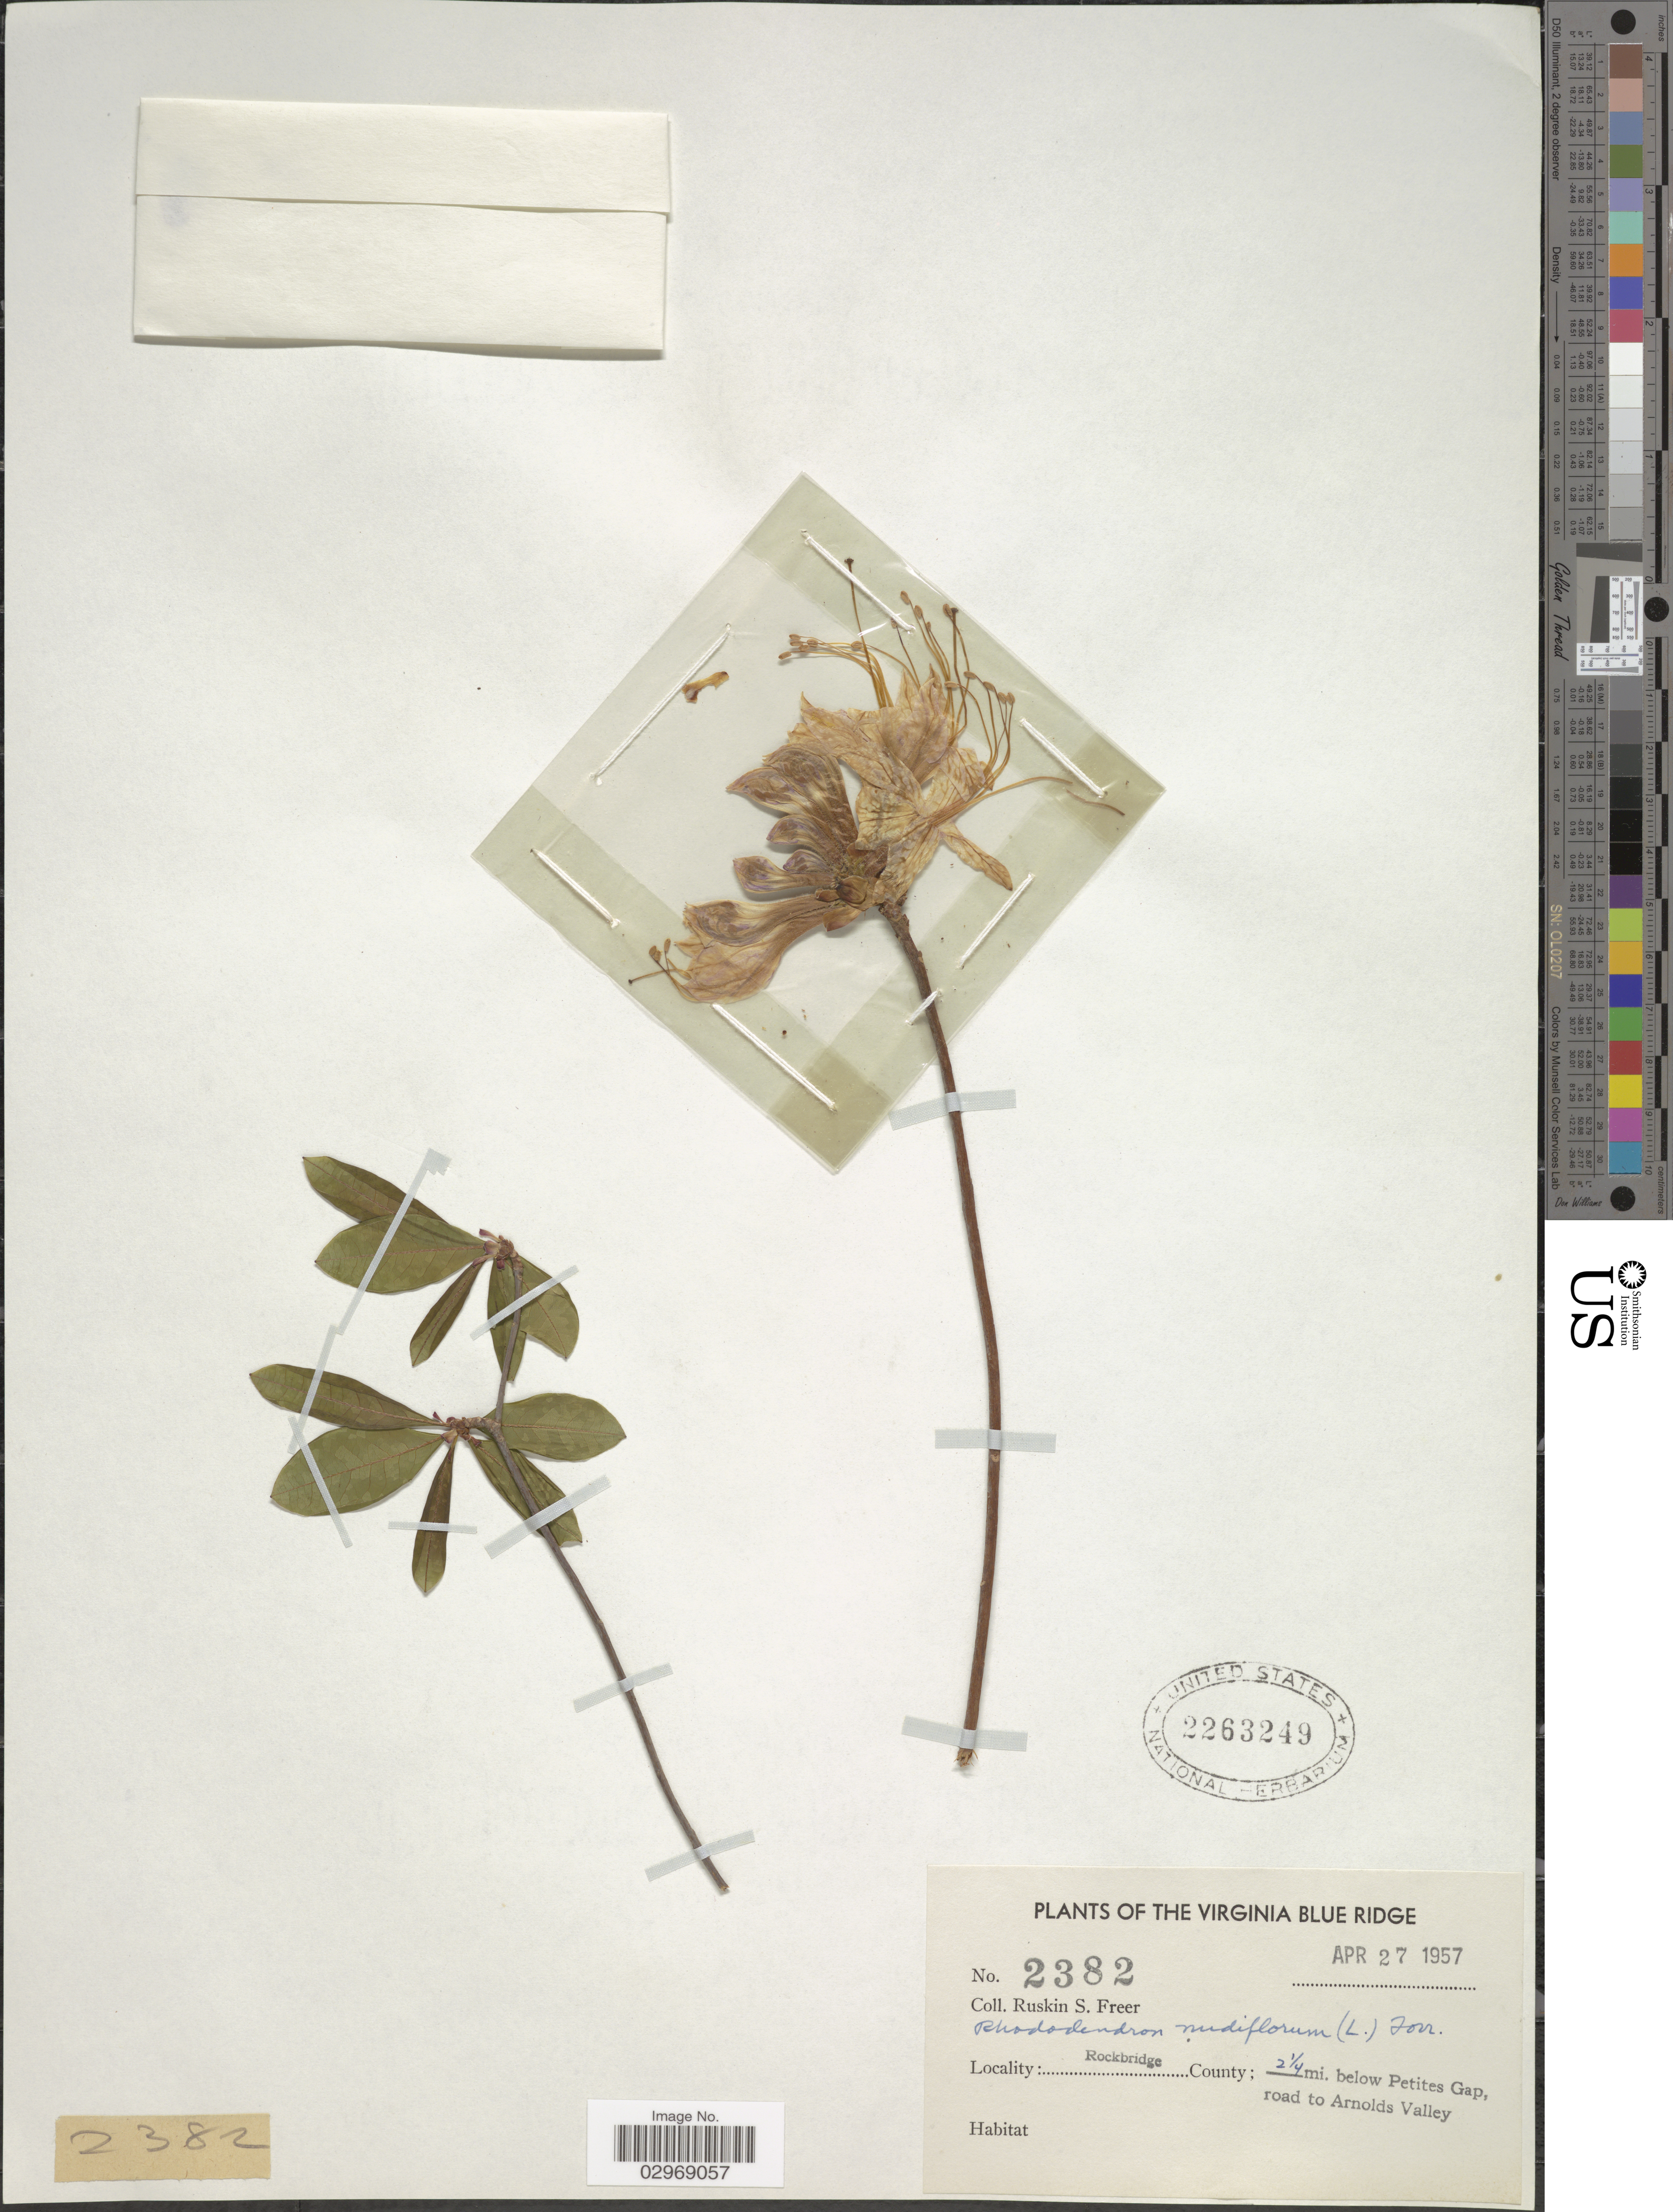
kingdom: Plantae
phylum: Tracheophyta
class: Magnoliopsida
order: Ericales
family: Ericaceae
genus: Rhododendron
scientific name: Rhododendron nudiflorum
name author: Torr.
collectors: R. Freer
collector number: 2382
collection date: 1957-04-27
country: United States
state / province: Virginia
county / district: Rockbridge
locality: The Virginia Blue Ridge. Rockbridge County; 2¼ mi. below Petites Gap, road to Arnolds Valley.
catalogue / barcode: US 2263249